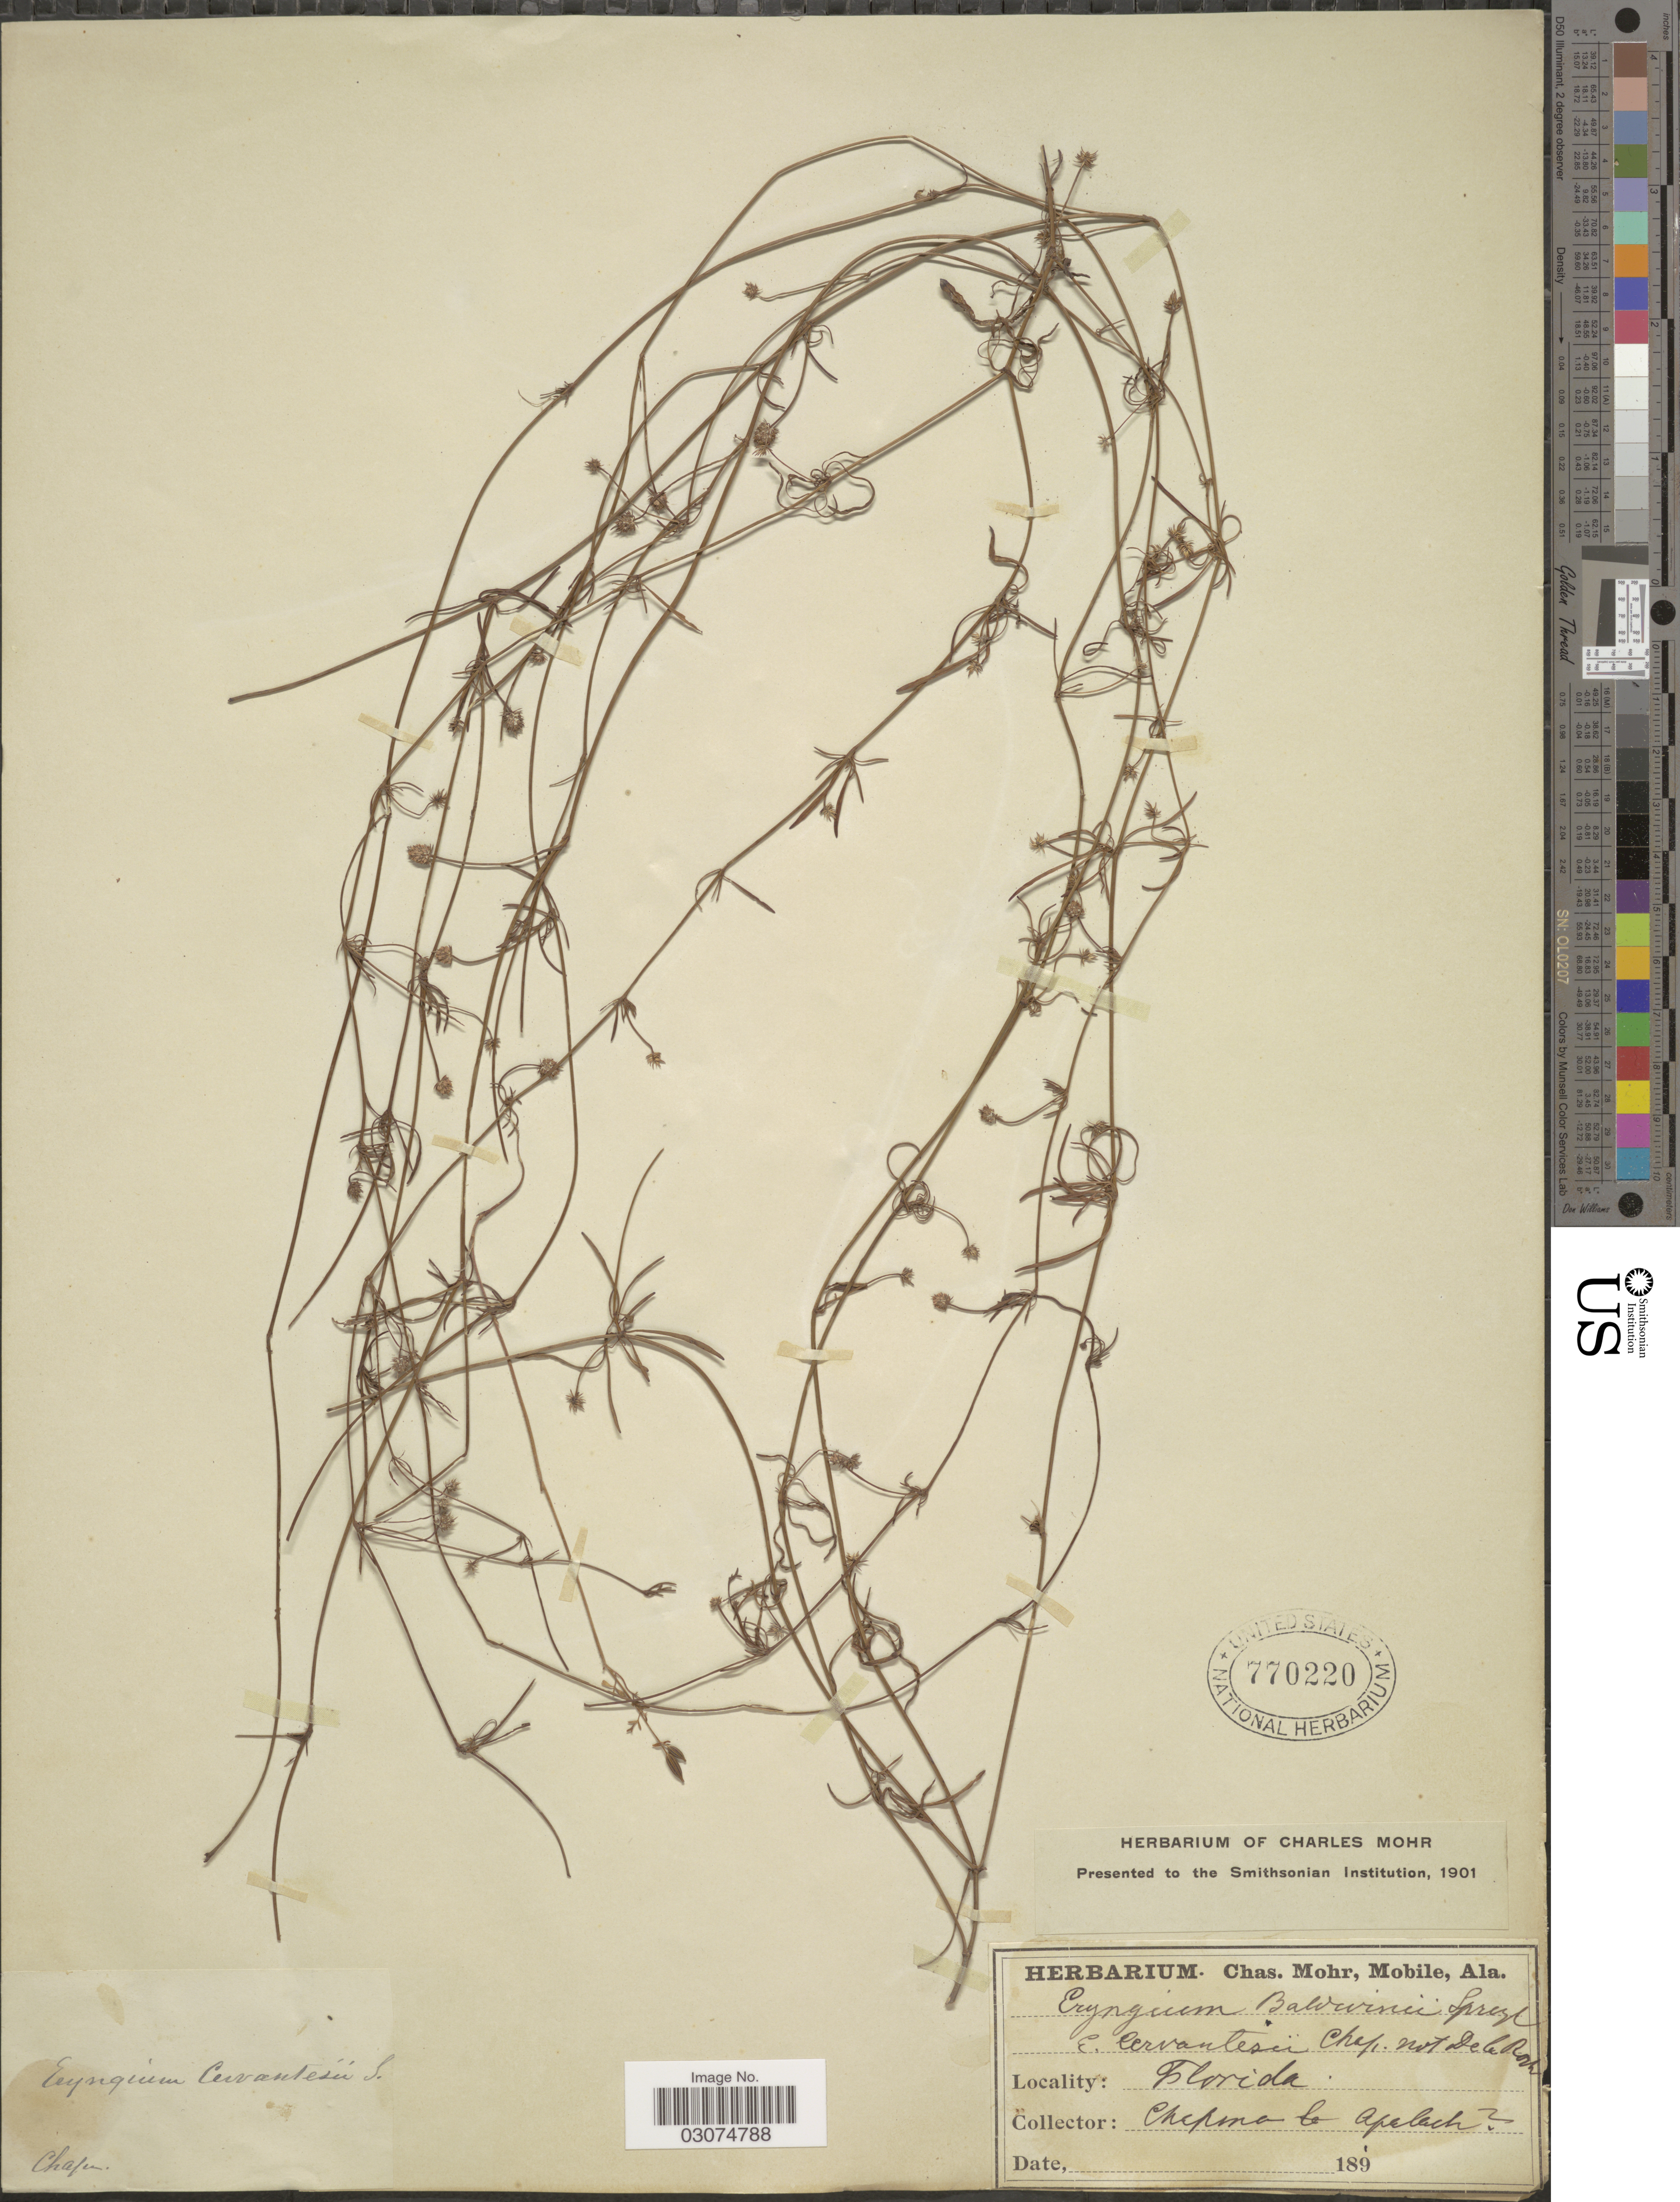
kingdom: Plantae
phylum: Tracheophyta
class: Magnoliopsida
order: Apiales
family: Apiaceae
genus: Eryngium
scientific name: Eryngium baldwinii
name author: Spreng.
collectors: A. Chapman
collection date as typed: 189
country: United States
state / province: Florida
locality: Apalach [unsure placement]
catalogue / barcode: US 770220